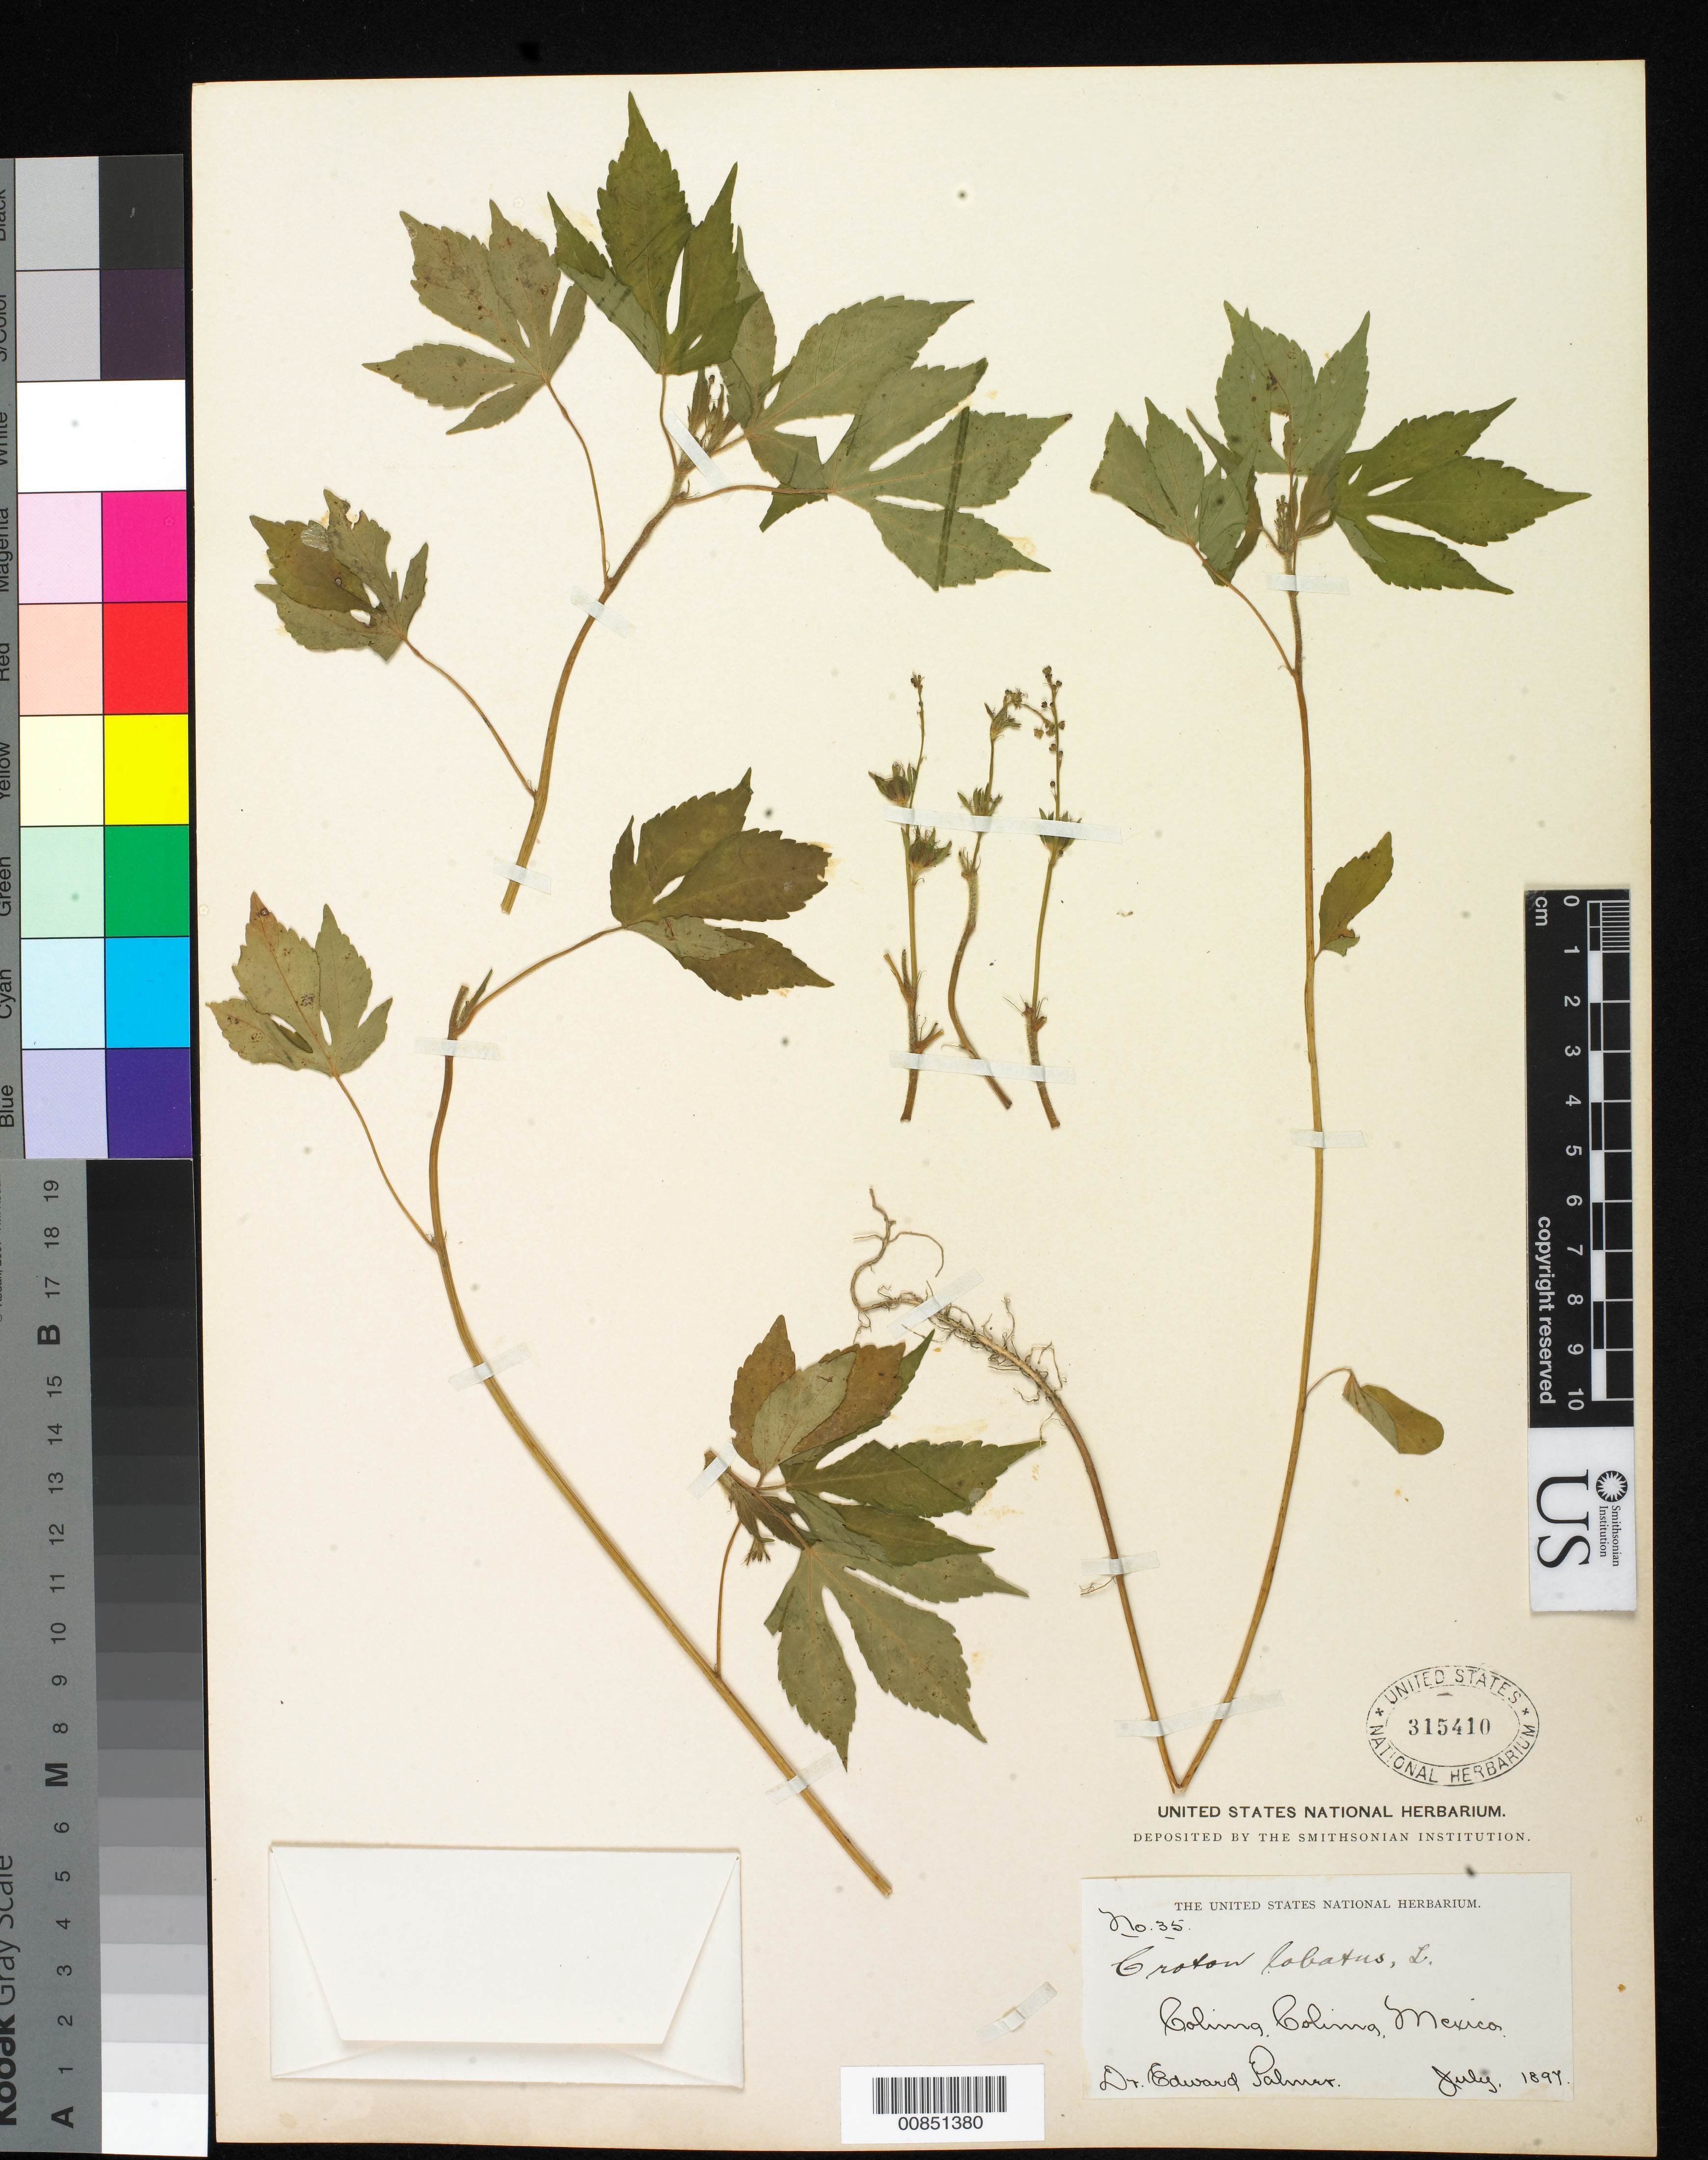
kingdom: Plantae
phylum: Tracheophyta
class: Magnoliopsida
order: Malpighiales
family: Euphorbiaceae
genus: Croton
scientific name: Croton lobatus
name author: L.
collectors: E. Palmer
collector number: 35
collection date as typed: Jul 1897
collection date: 1897-07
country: Mexico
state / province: Colima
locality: Colima, Colima.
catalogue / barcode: US 315410